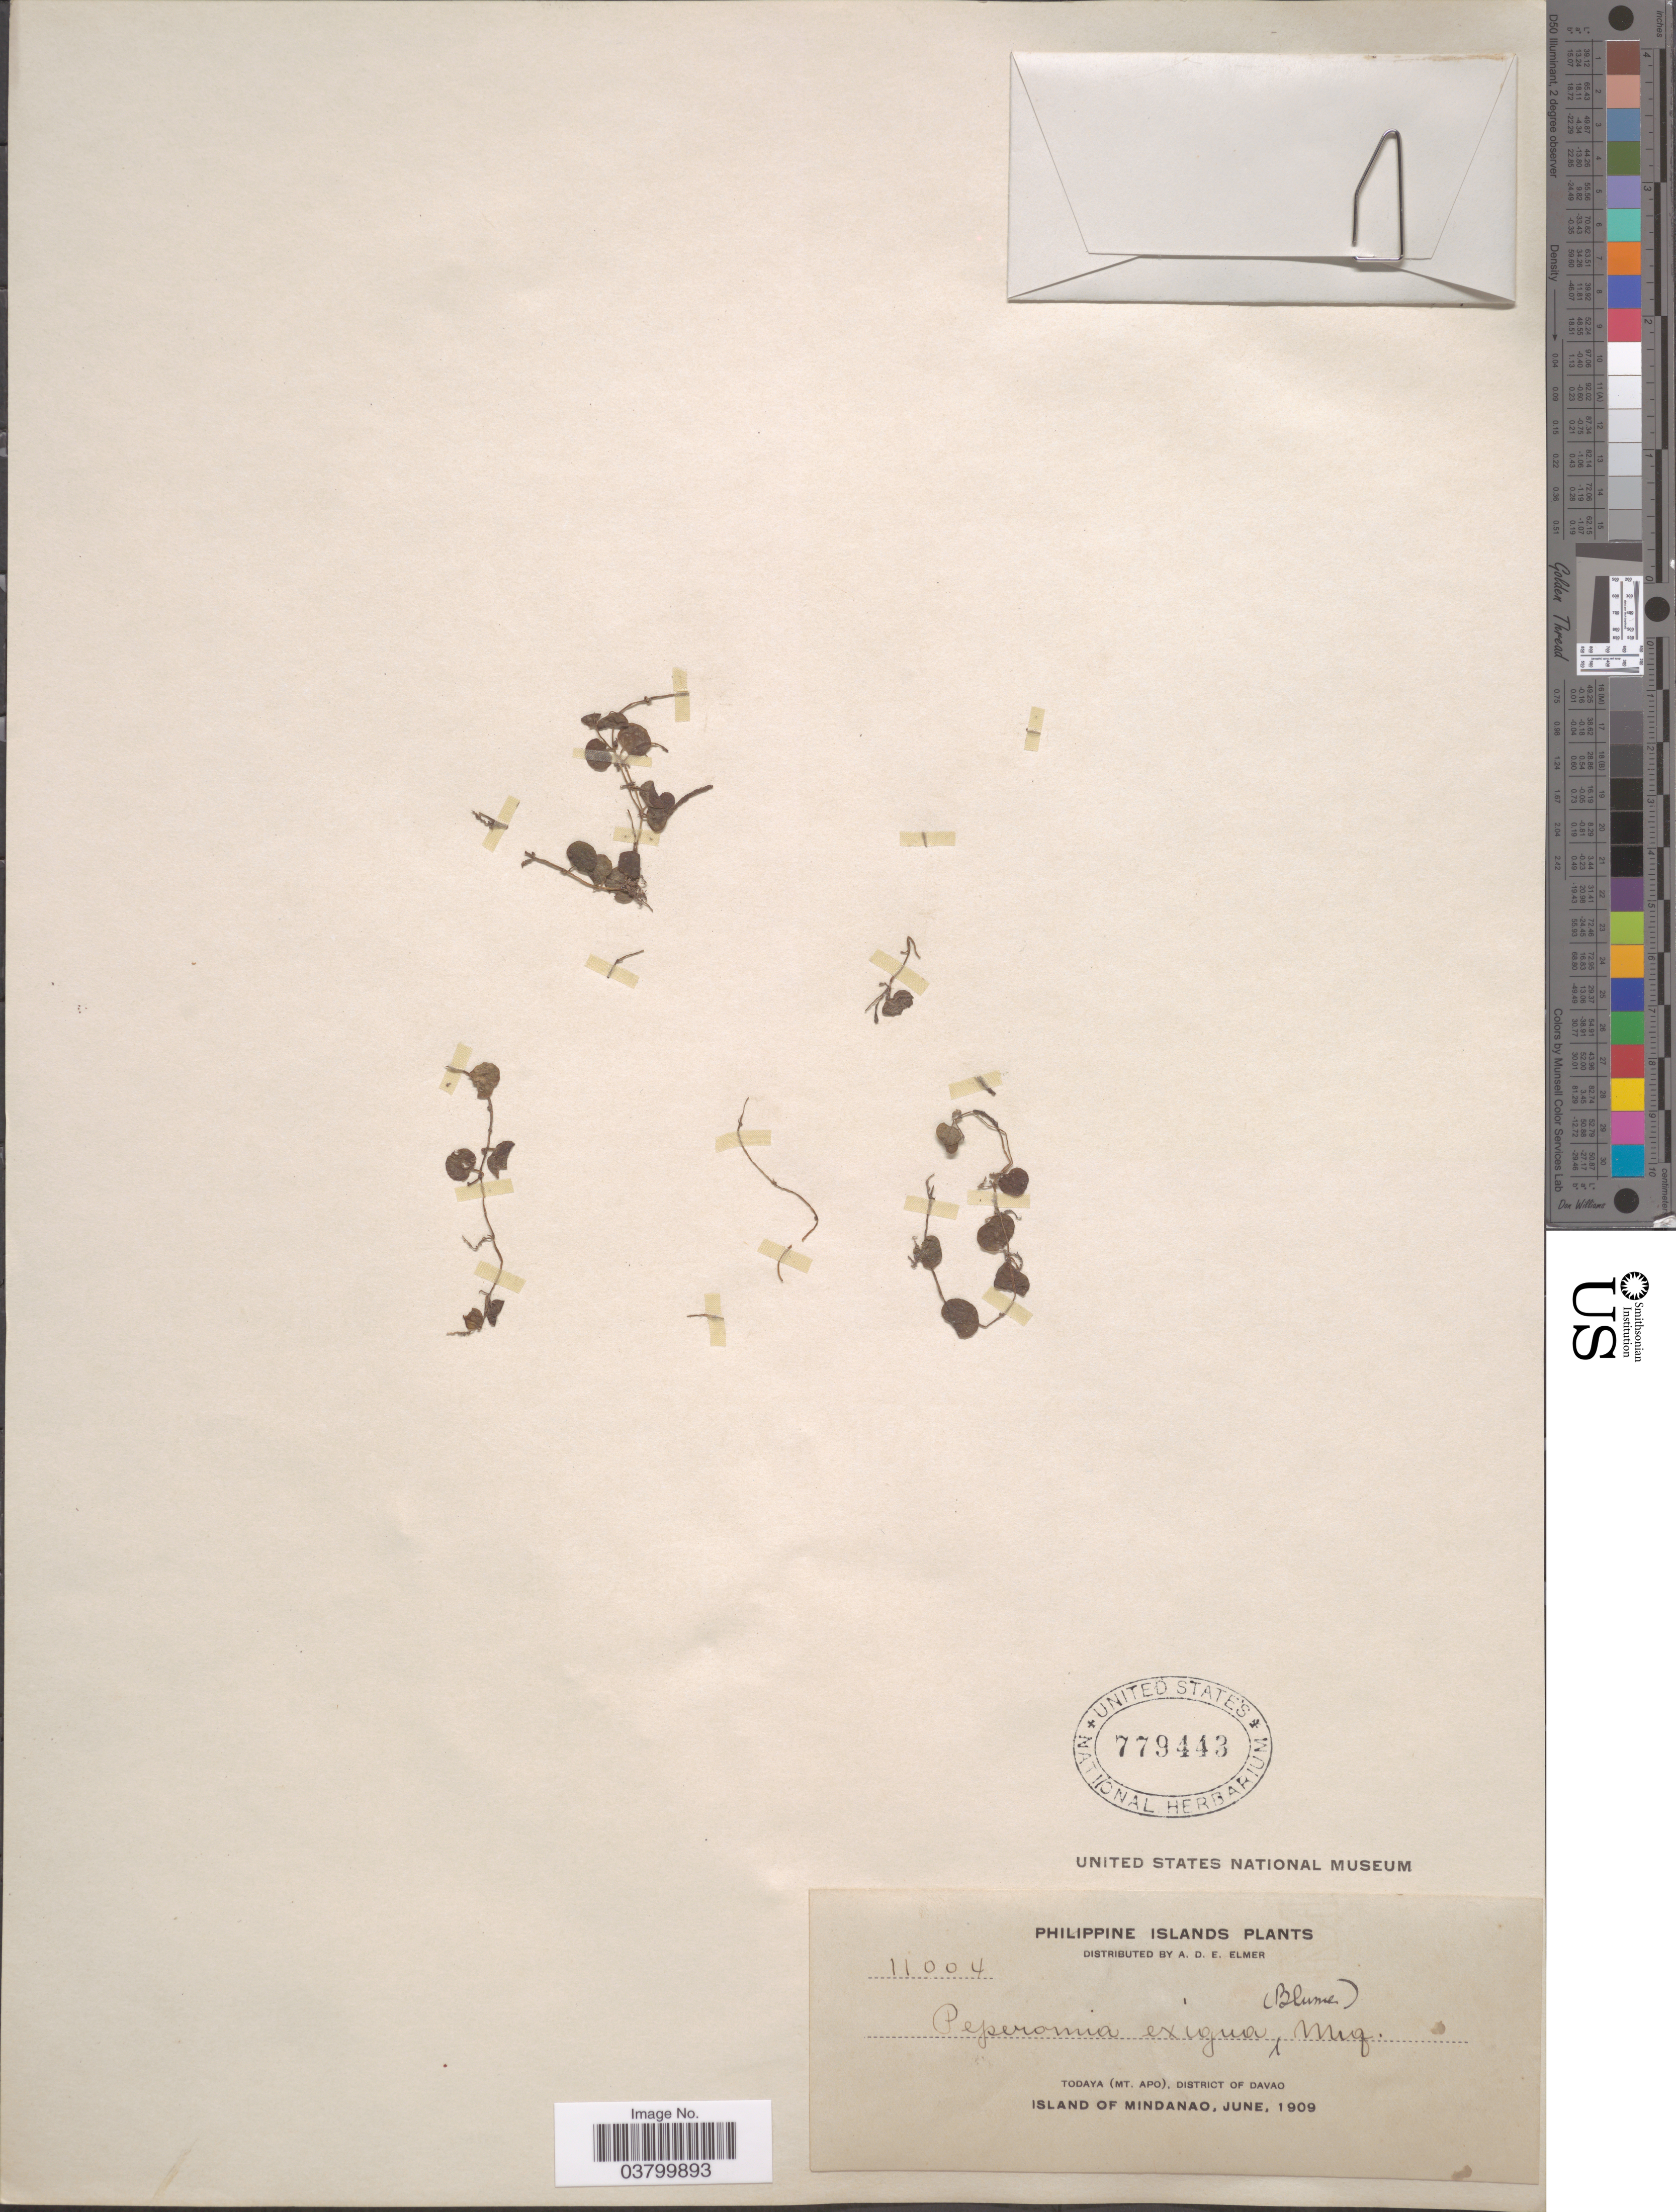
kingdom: Plantae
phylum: Tracheophyta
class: Magnoliopsida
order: Piperales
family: Piperaceae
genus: Peperomia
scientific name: Peperomia exigua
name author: Miq.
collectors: A. D. E. Elmer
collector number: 11004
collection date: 1909-06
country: Philippines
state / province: Davao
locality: Todaya (Mt. Apo), District of Davao. Island of Mindanao.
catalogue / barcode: US 779443